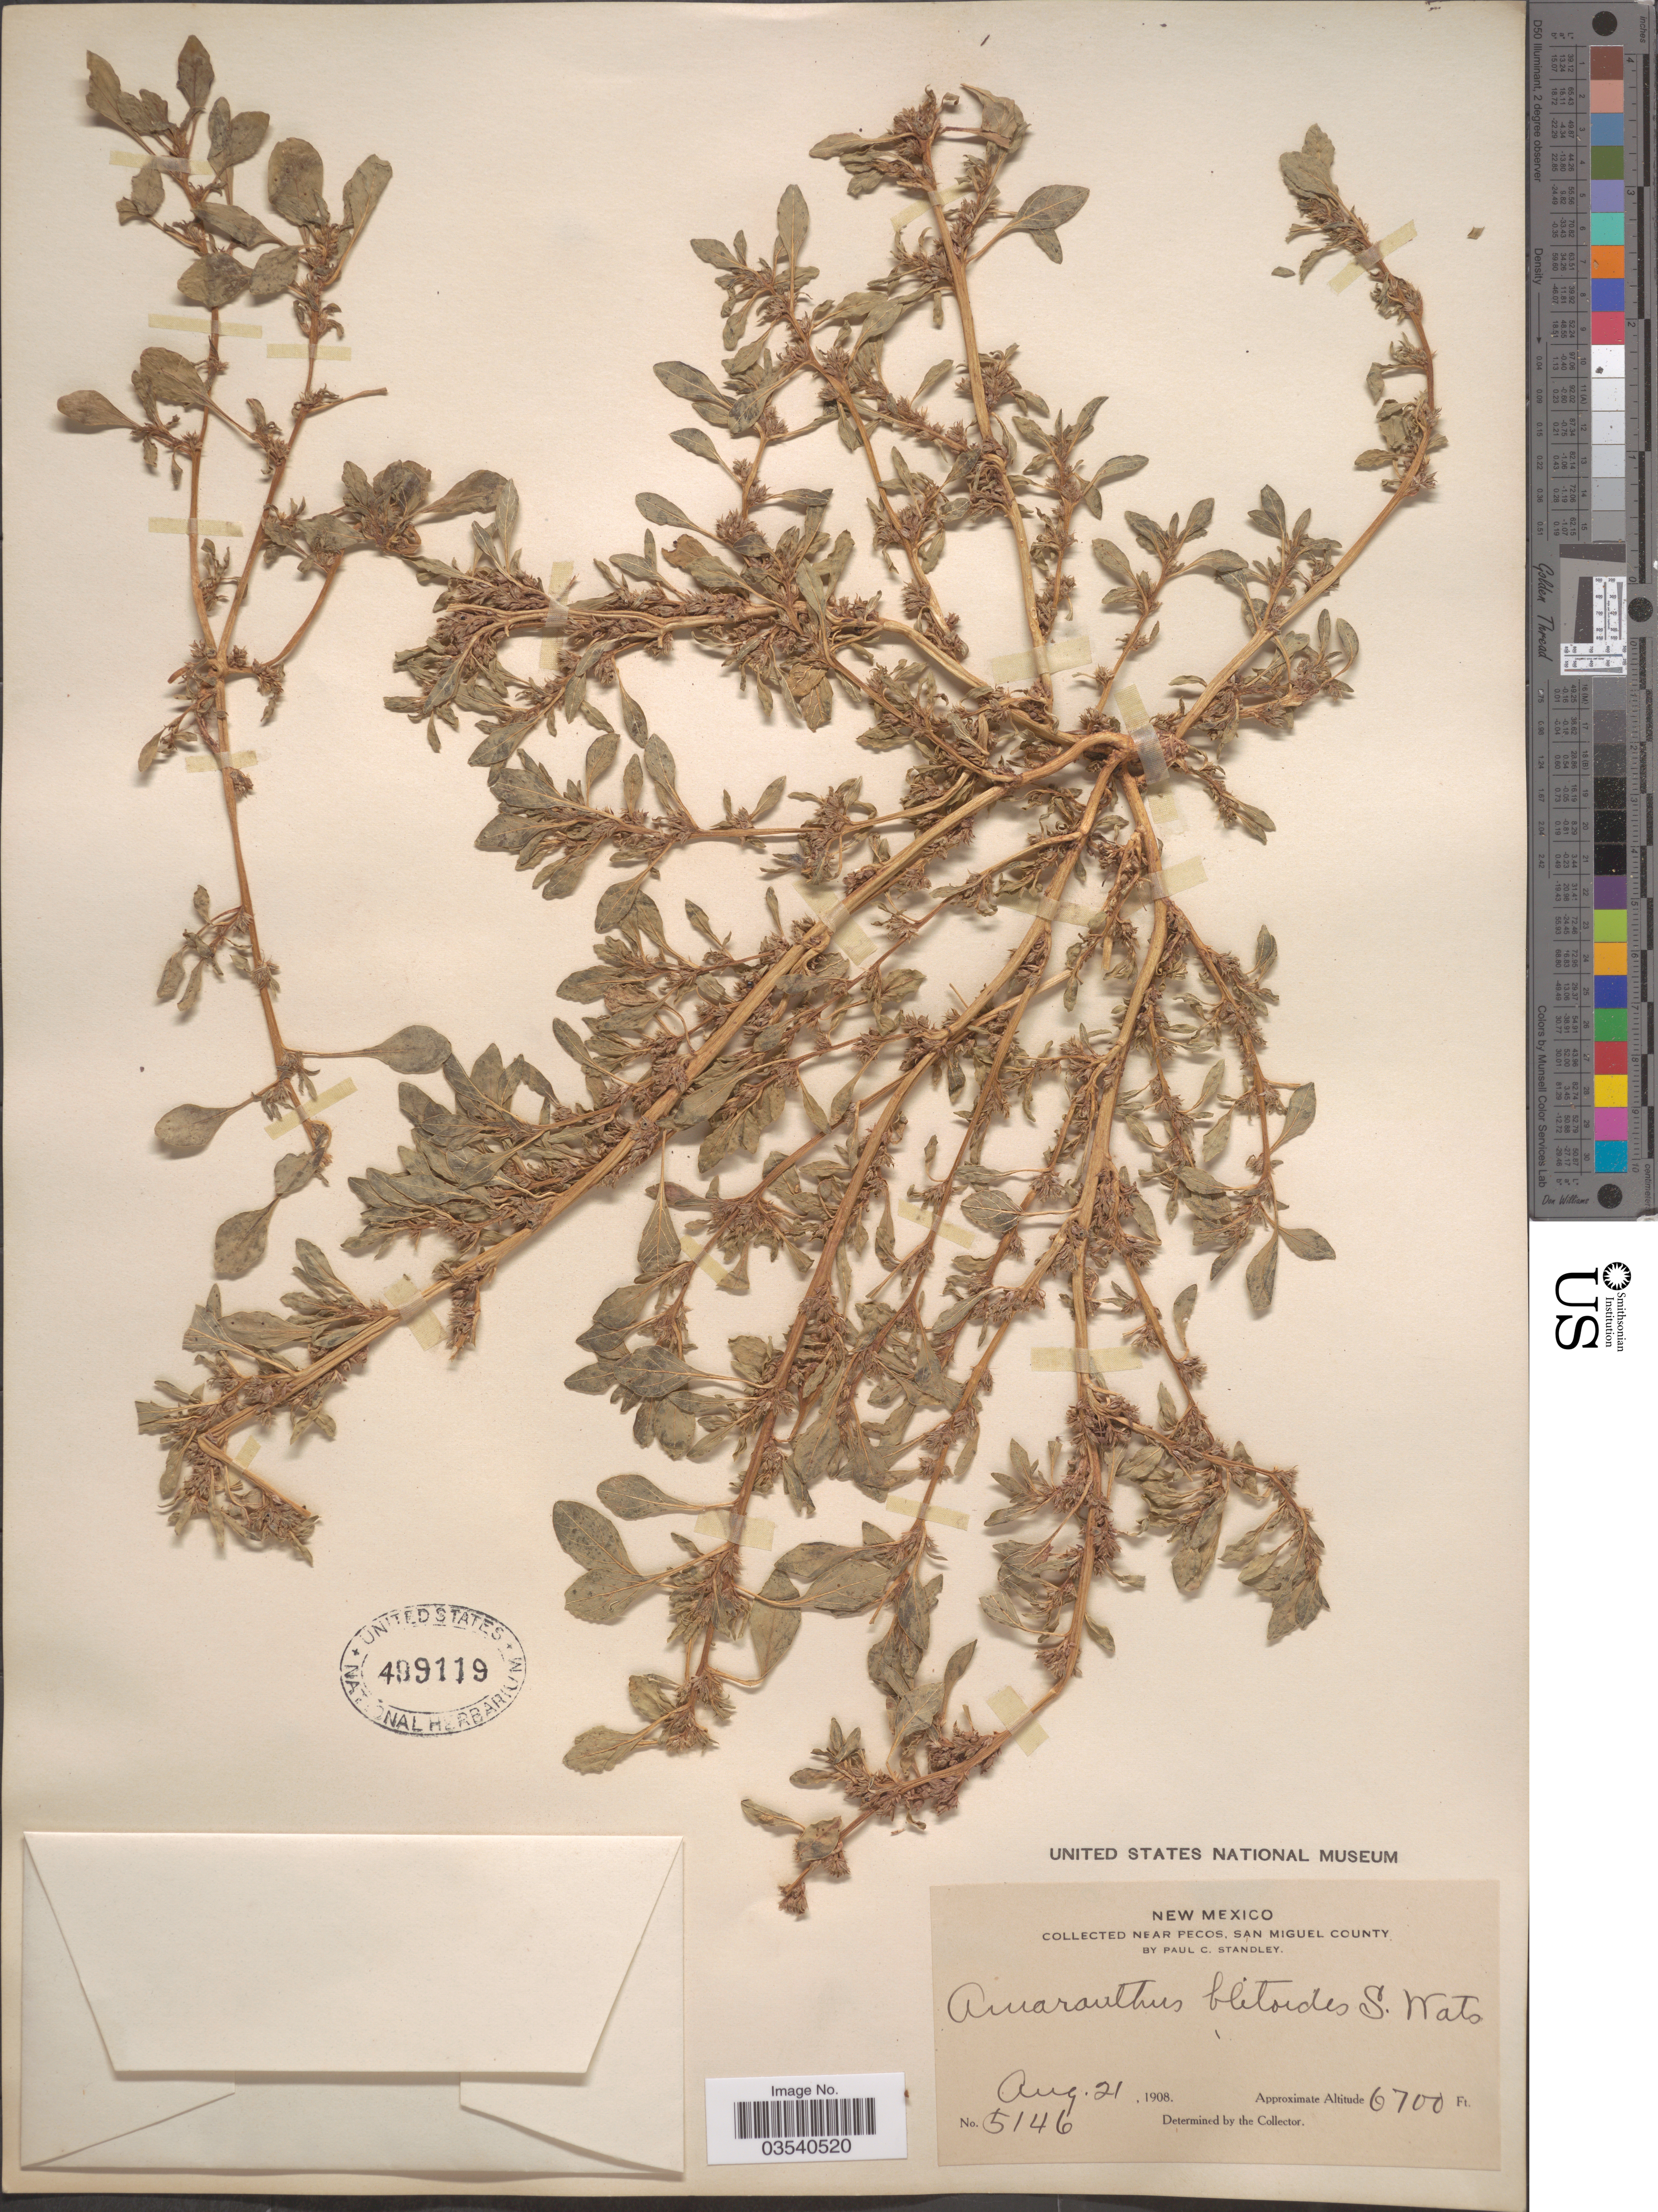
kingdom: Plantae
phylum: Tracheophyta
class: Magnoliopsida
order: Caryophyllales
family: Amaranthaceae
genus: Amaranthus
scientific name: Amaranthus graecizans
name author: L.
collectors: P. C. Standley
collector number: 5146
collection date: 1908-08-21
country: United States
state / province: New Mexico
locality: Near Pecos, San Miguel County.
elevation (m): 2042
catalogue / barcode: US 499119